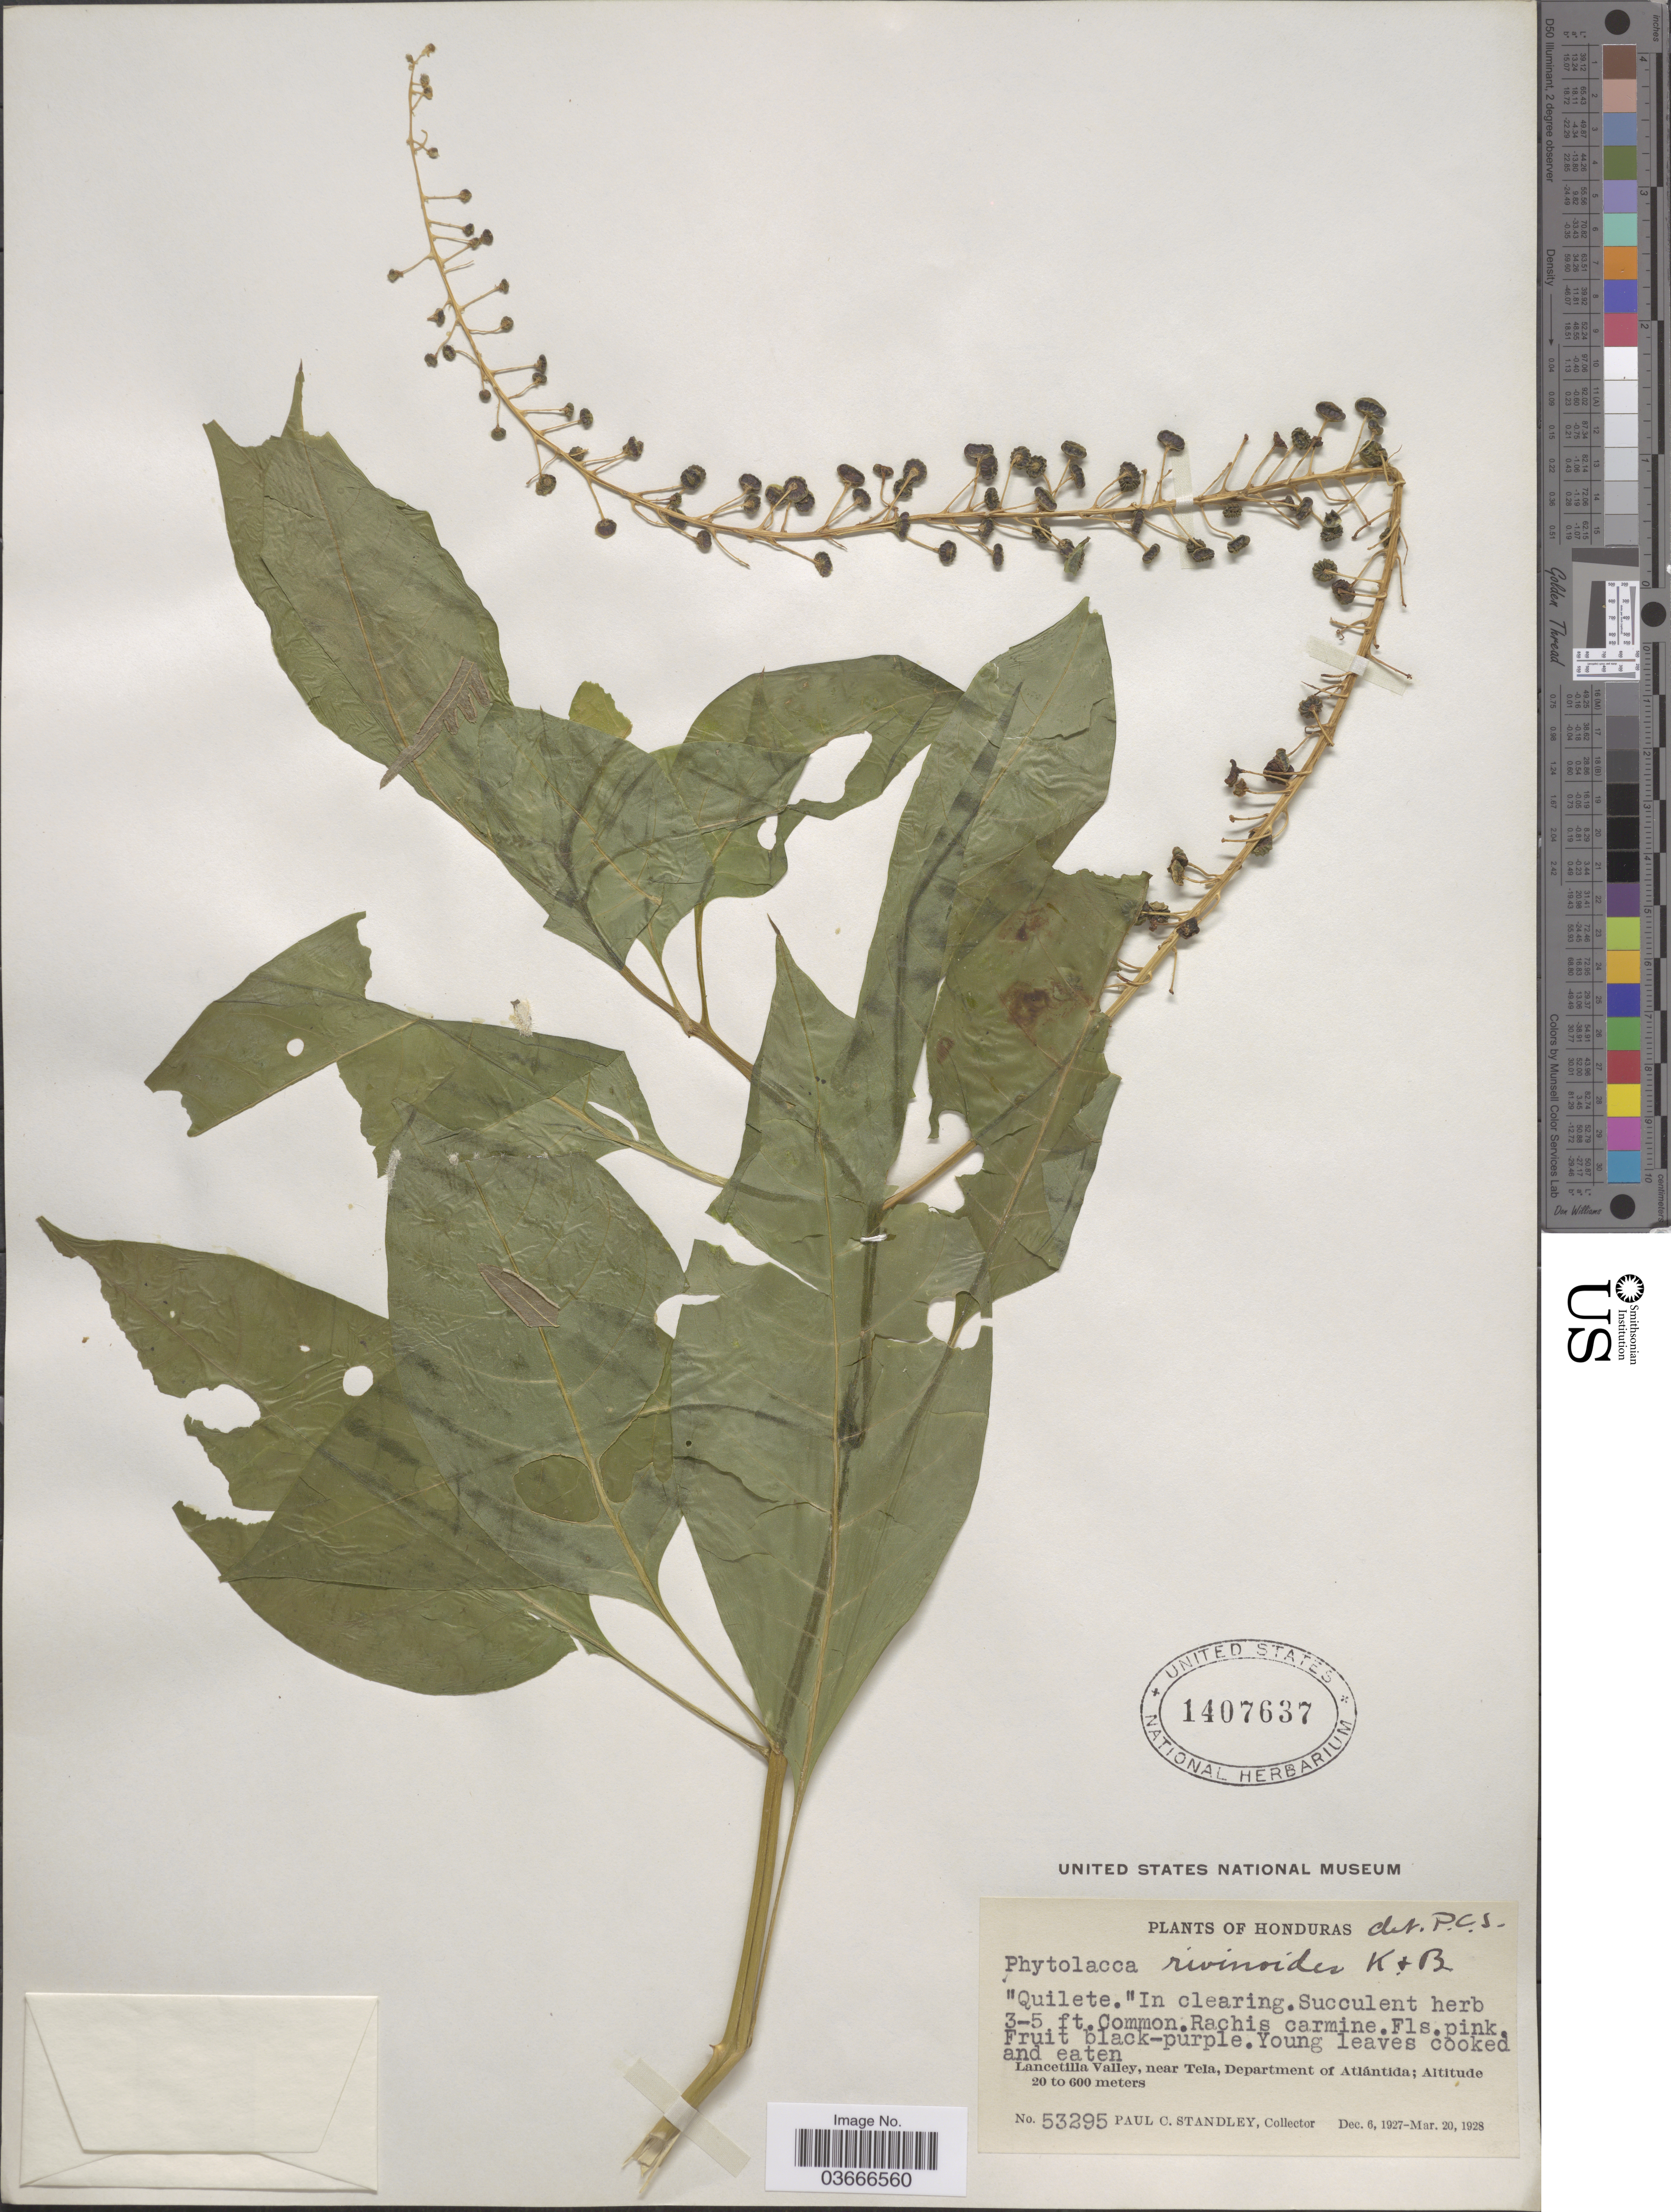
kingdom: Plantae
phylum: Tracheophyta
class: Magnoliopsida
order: Caryophyllales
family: Phytolaccaceae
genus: Phytolacca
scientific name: Phytolacca rivinoides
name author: Kunth & C.D. Bouché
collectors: P. C. Standley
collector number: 53295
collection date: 1927-12-06/1928-03-20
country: Honduras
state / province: Atlántida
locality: Lancetilla Valley, near Tela, Department of Atlántida.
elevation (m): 20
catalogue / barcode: US 1407637